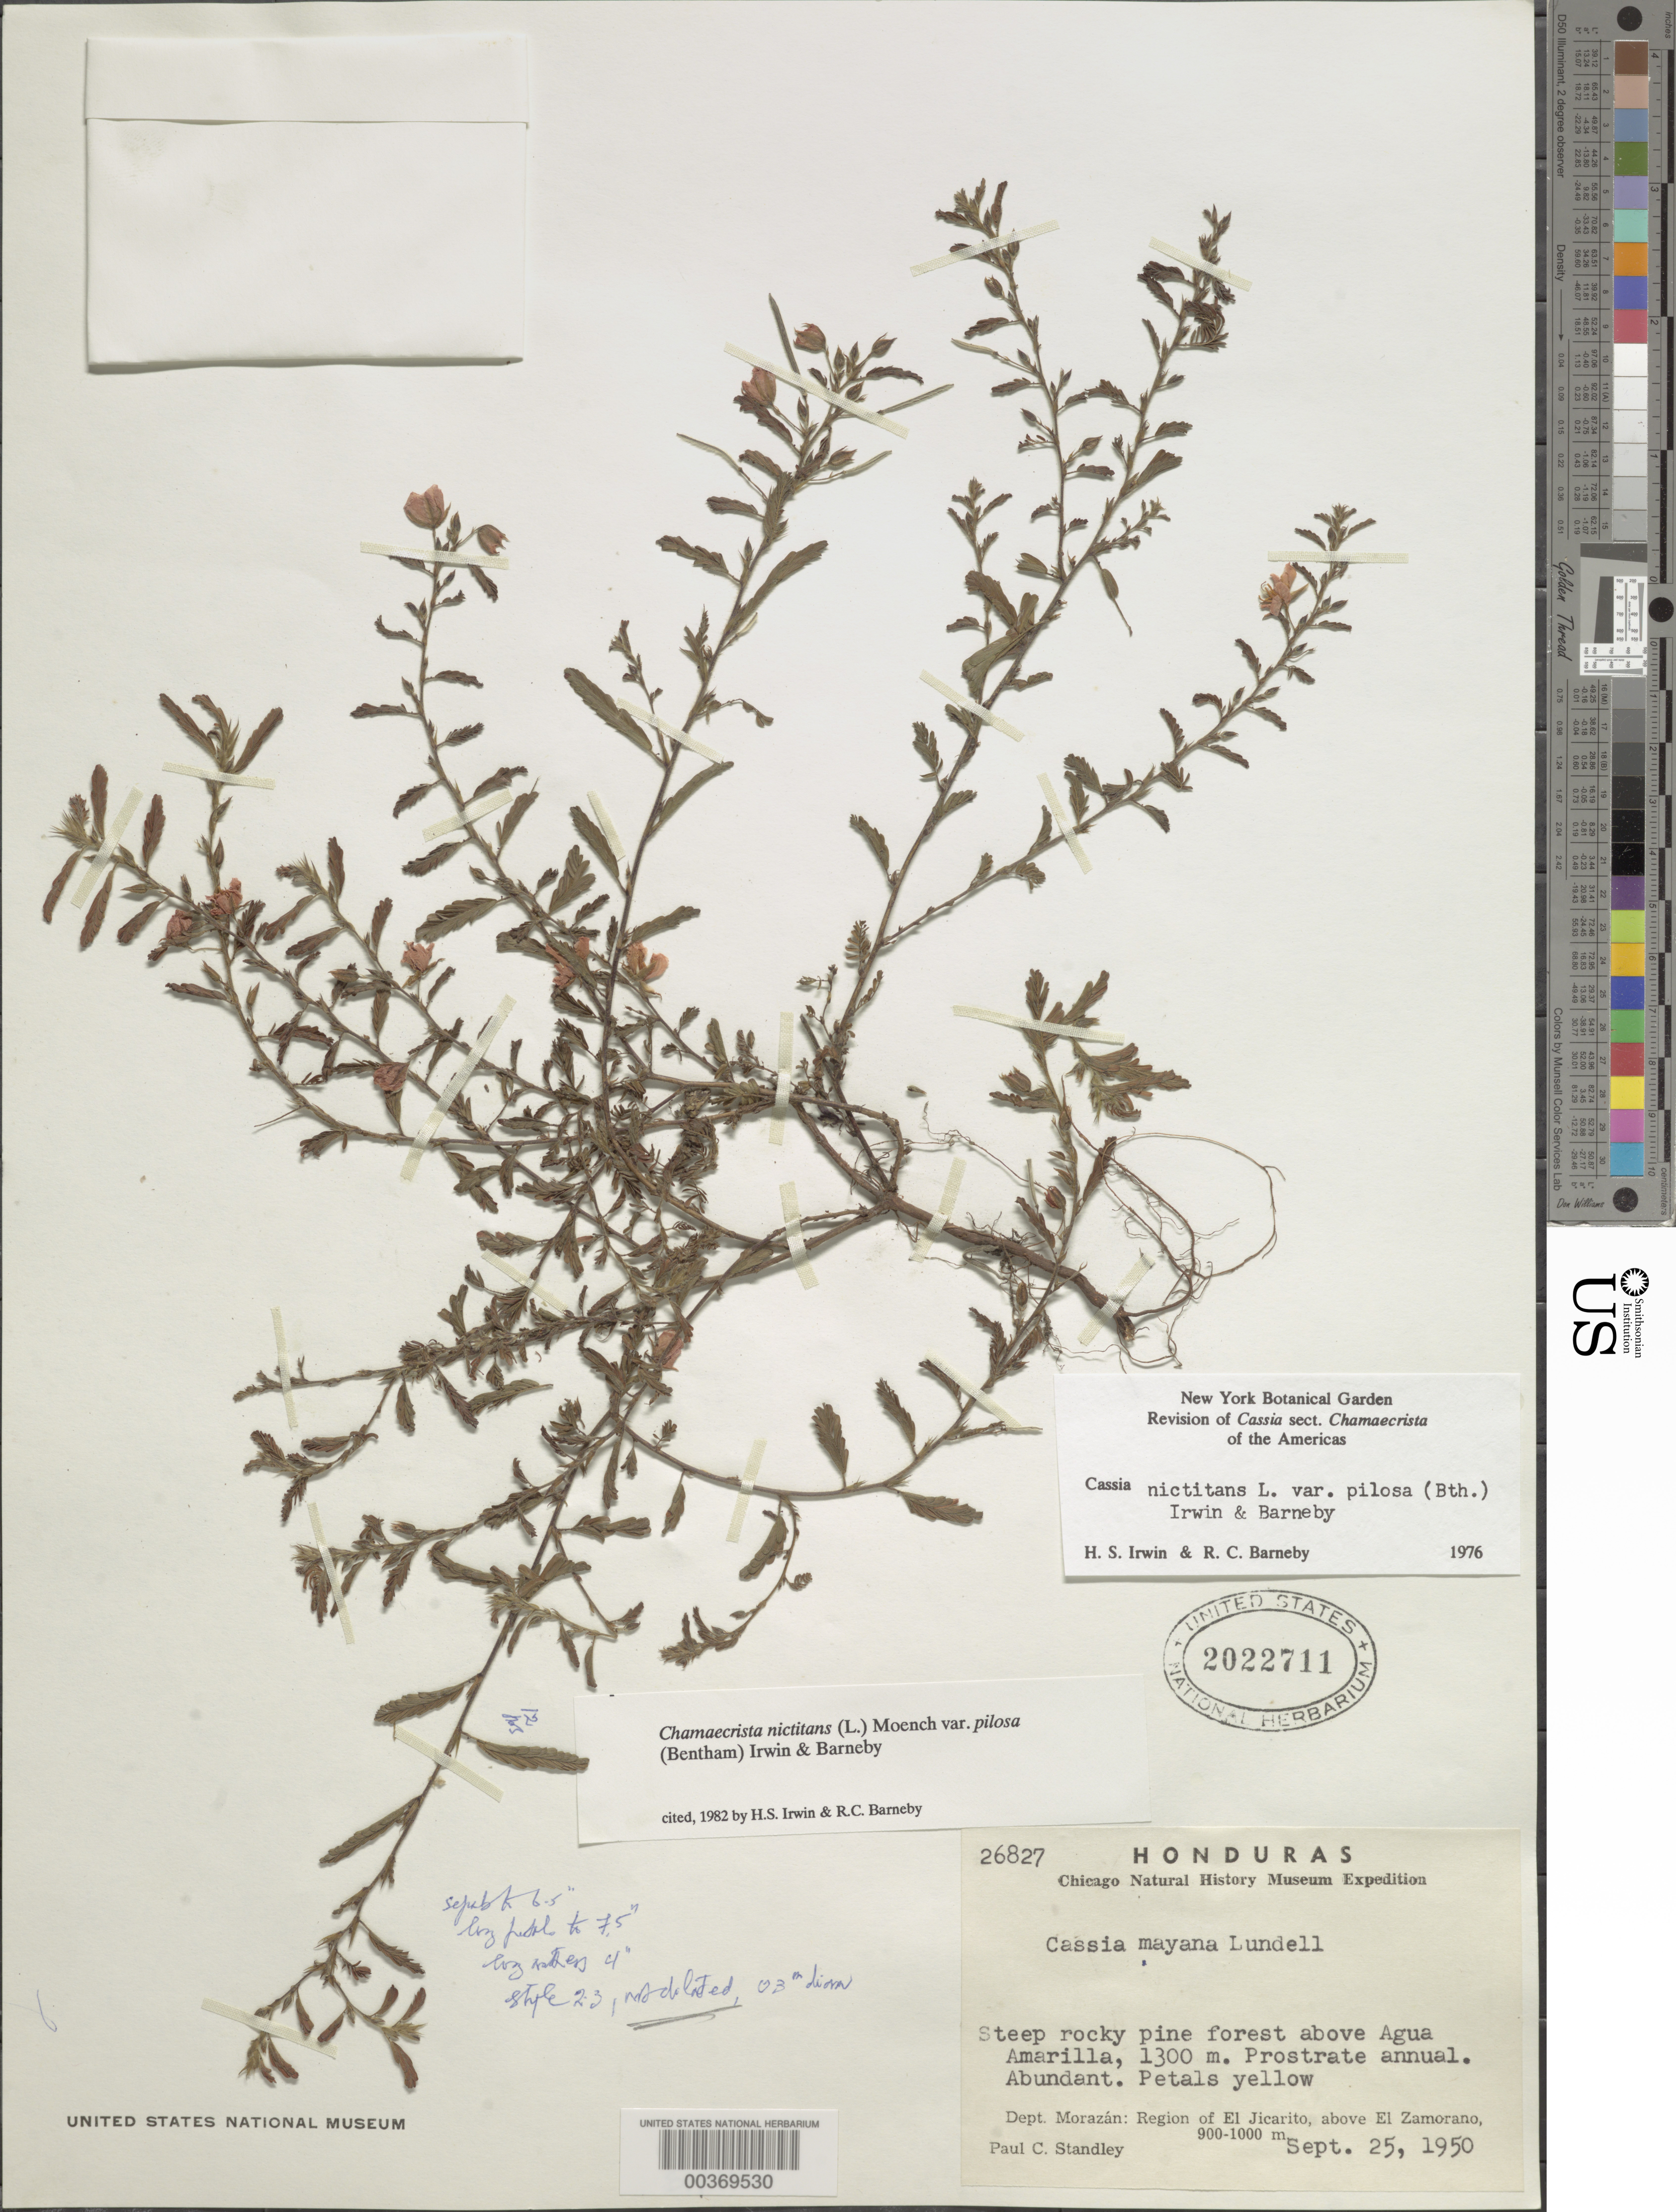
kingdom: Plantae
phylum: Tracheophyta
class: Magnoliopsida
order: Fabales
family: Fabaceae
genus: Chamaecrista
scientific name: Chamaecrista nictitans var. pilosa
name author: (Benth.) H.S. Irwin & Barneby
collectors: P. C. Standley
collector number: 26827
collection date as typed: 25 Sep 1950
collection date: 1950-09-25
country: Honduras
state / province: Fco. Morazán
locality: Region of El Jicarito, above El Zamorano ; above Agua Amarilla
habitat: Rocky pine forest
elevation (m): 900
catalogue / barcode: US 2022711